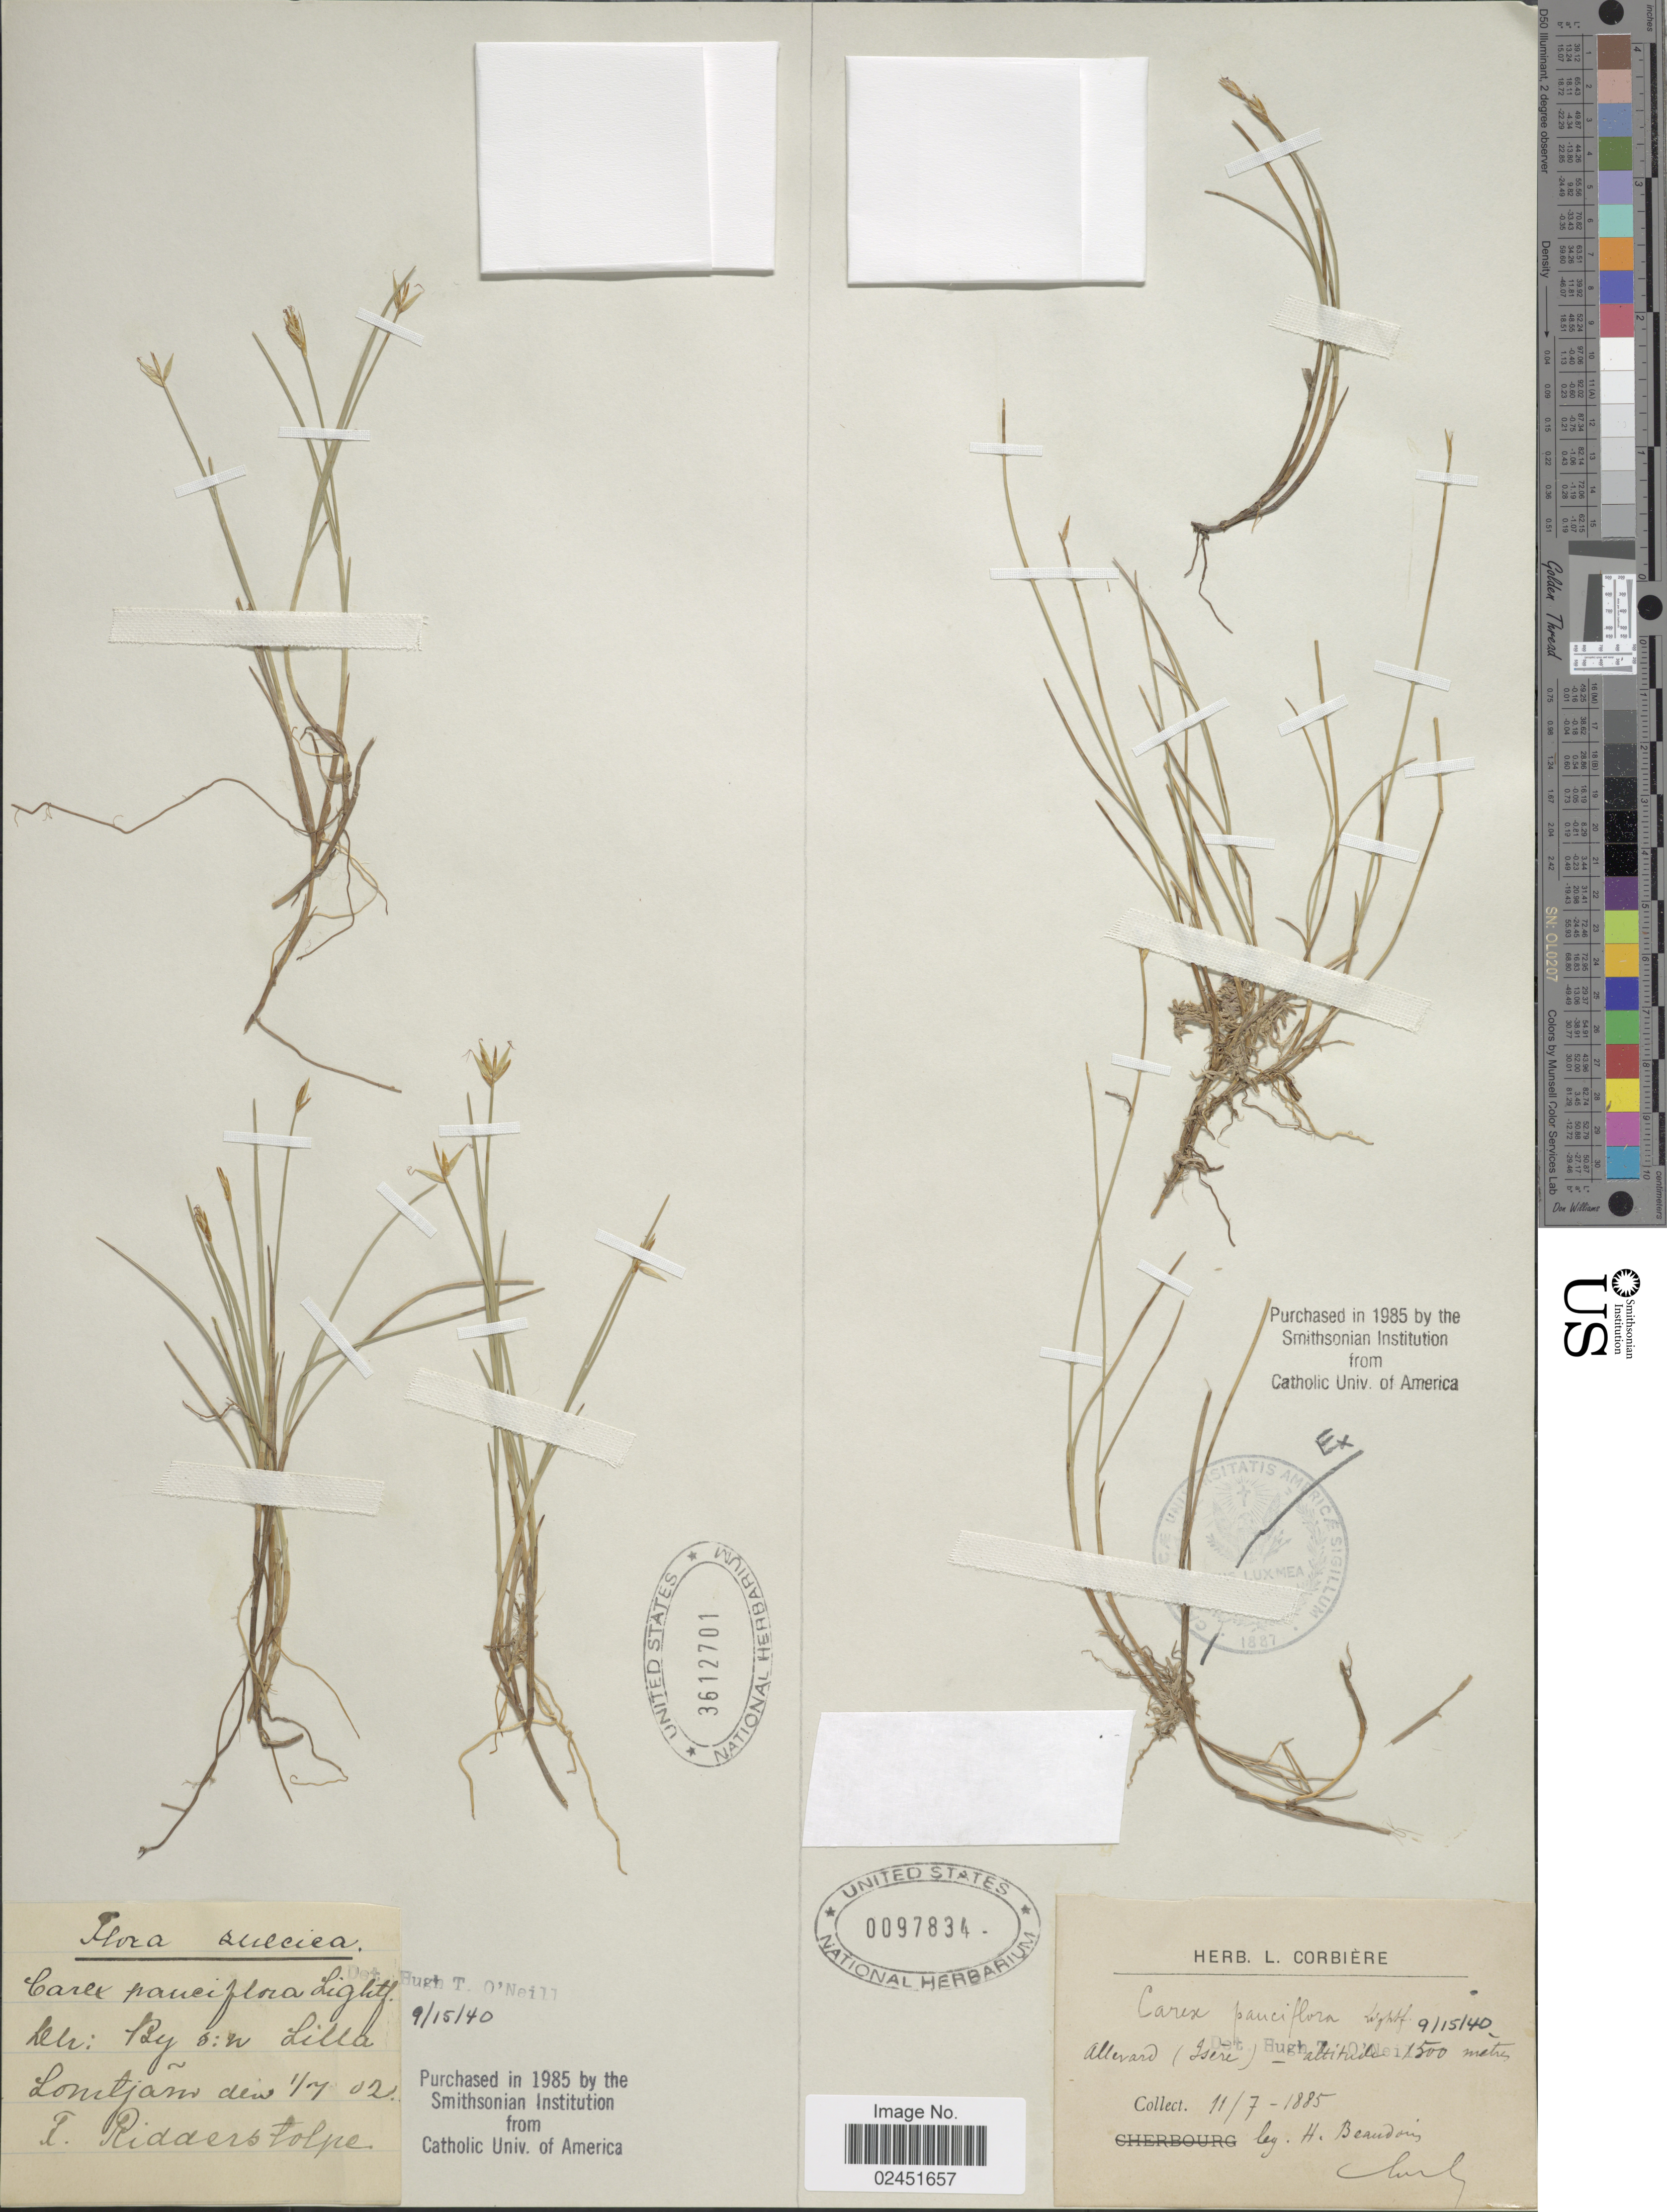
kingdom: Plantae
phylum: Tracheophyta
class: Liliopsida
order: Poales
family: Cyperaceae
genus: Carex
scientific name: Carex pauciflora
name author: Lightf.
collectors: F. Ridderstolpe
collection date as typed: Transcribed d/m/y: 1/7/2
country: Sweden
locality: Suecica. Lule: By s:n Lilla Lomtjam [interpreted]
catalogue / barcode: US 3612701